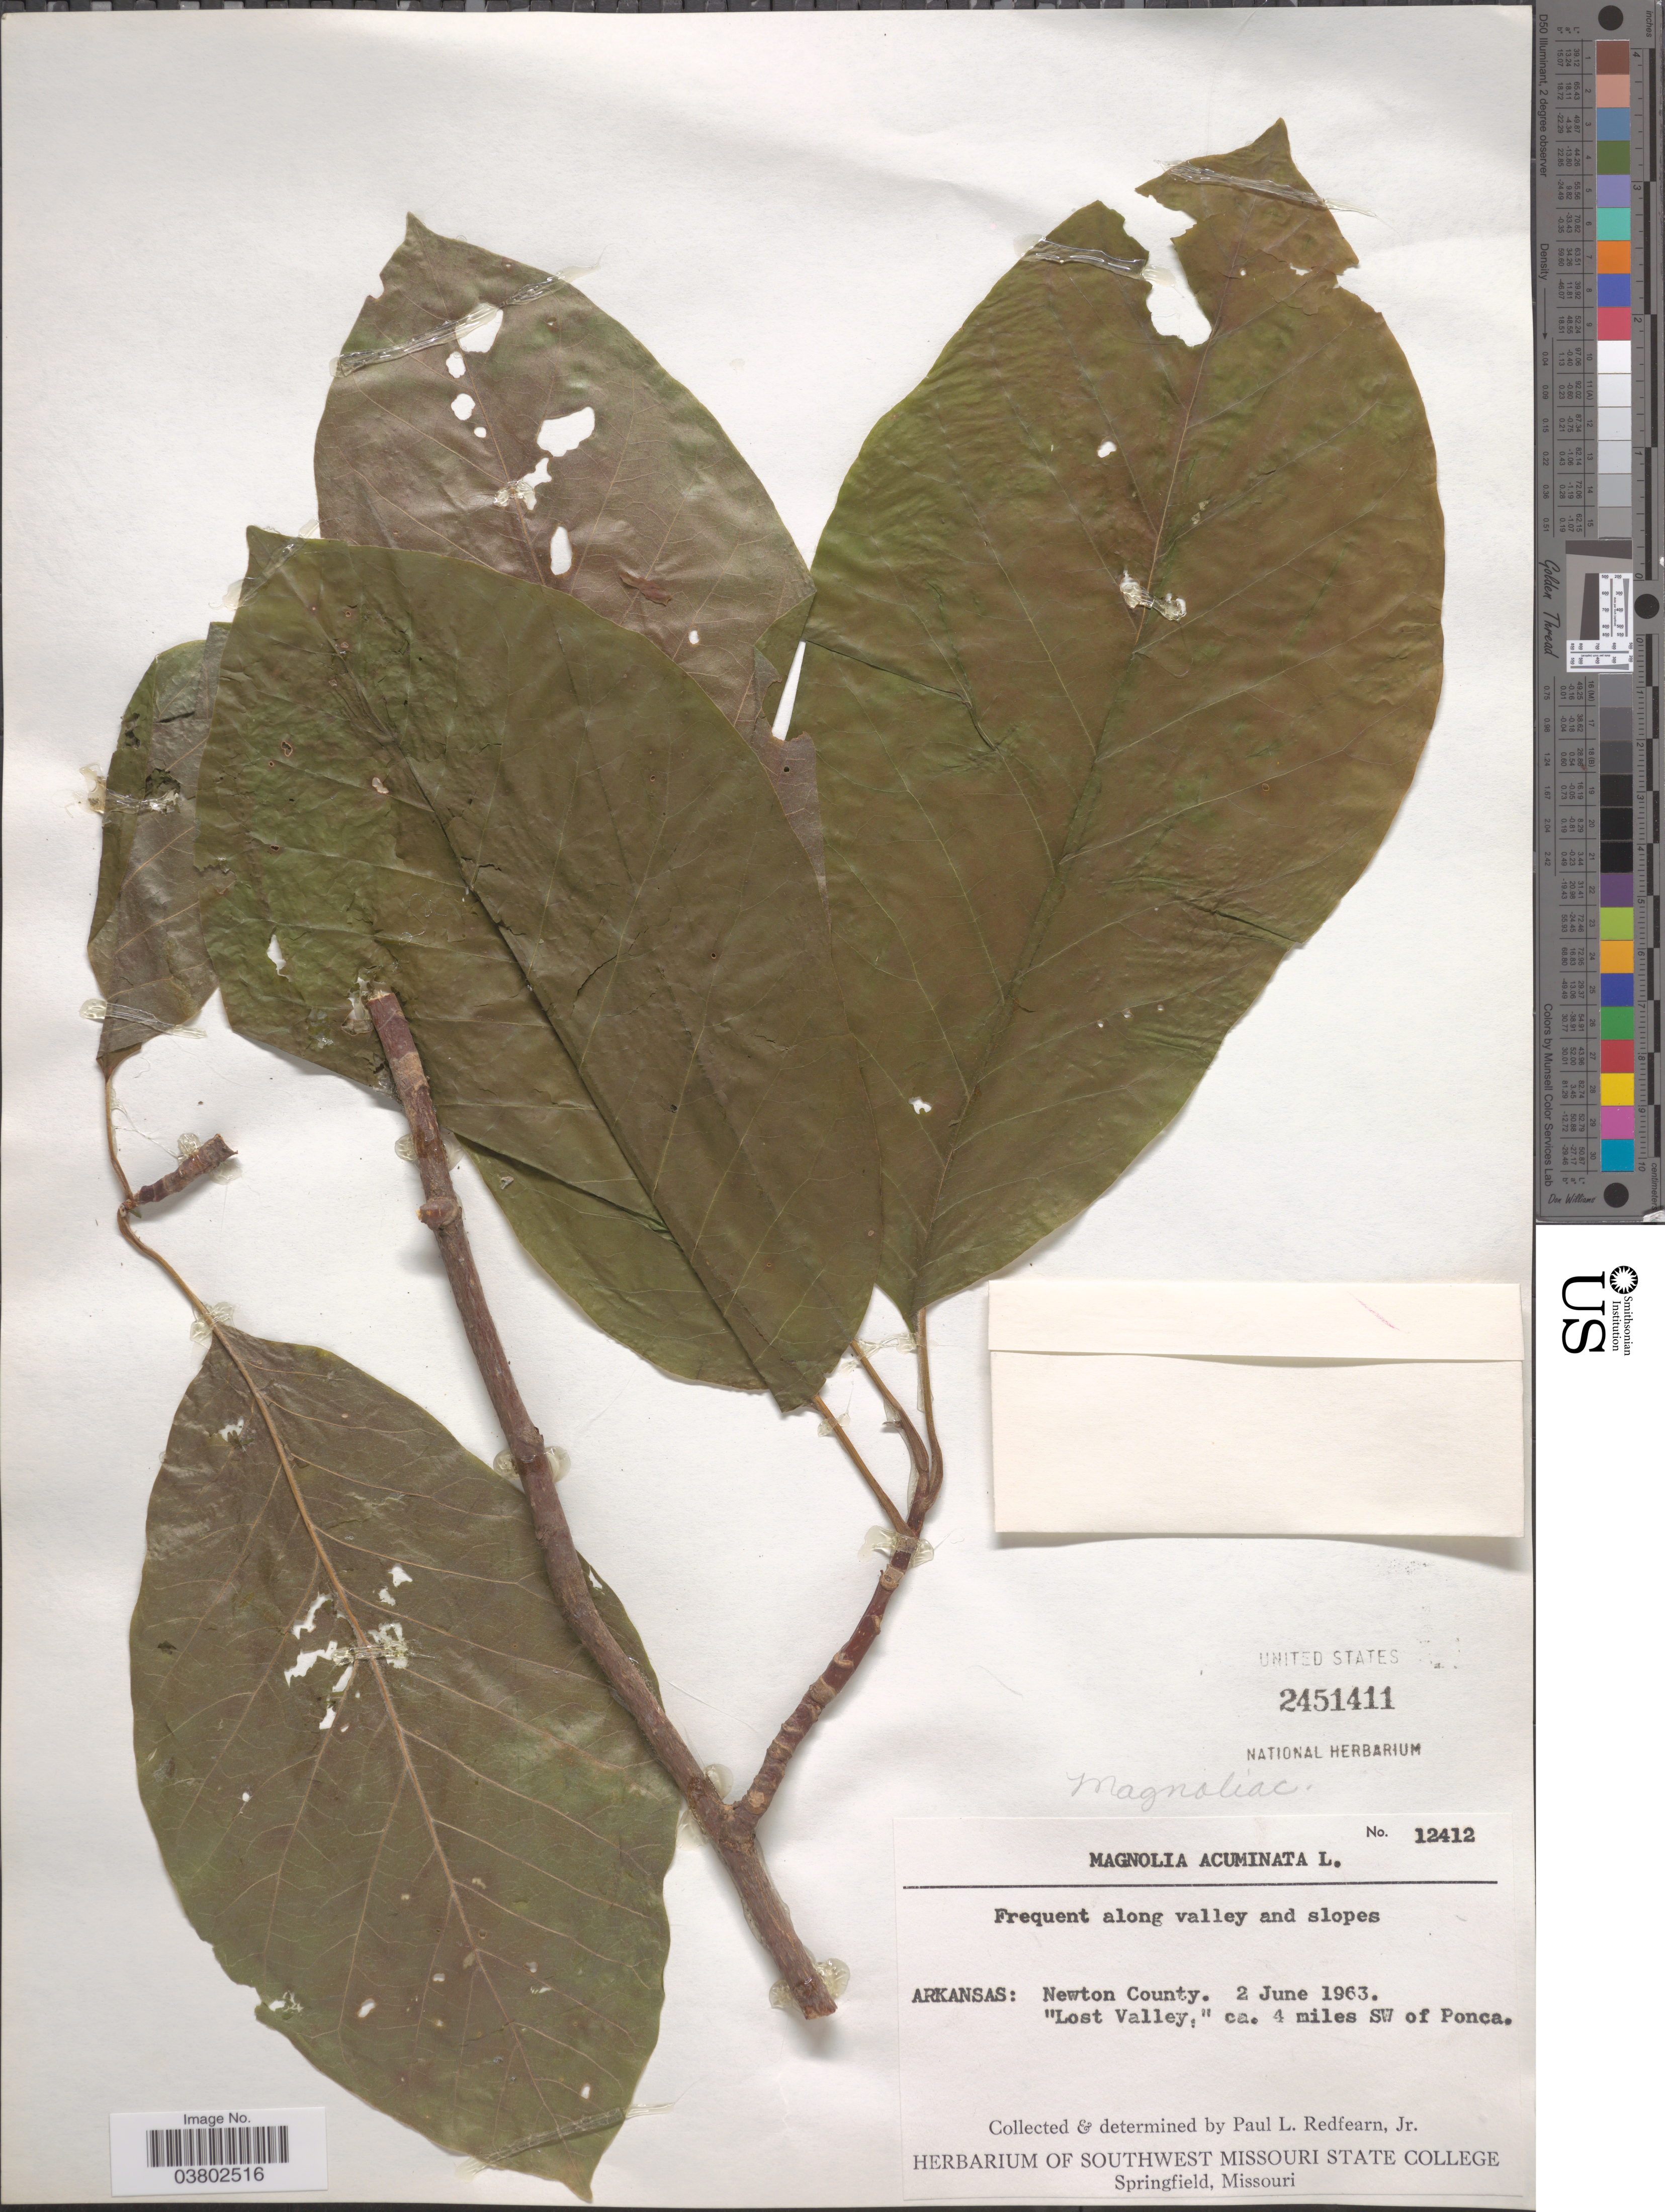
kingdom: Plantae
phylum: Tracheophyta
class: Magnoliopsida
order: Magnoliales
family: Magnoliaceae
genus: Magnolia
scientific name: Magnolia acuminata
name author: (L.) L.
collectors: P. Redfearn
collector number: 12412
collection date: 1963-06-02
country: United States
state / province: Arkansas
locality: Newton Co. "Lost Valley," ca. 4 miles SW of Ponca.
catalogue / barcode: US 2451411